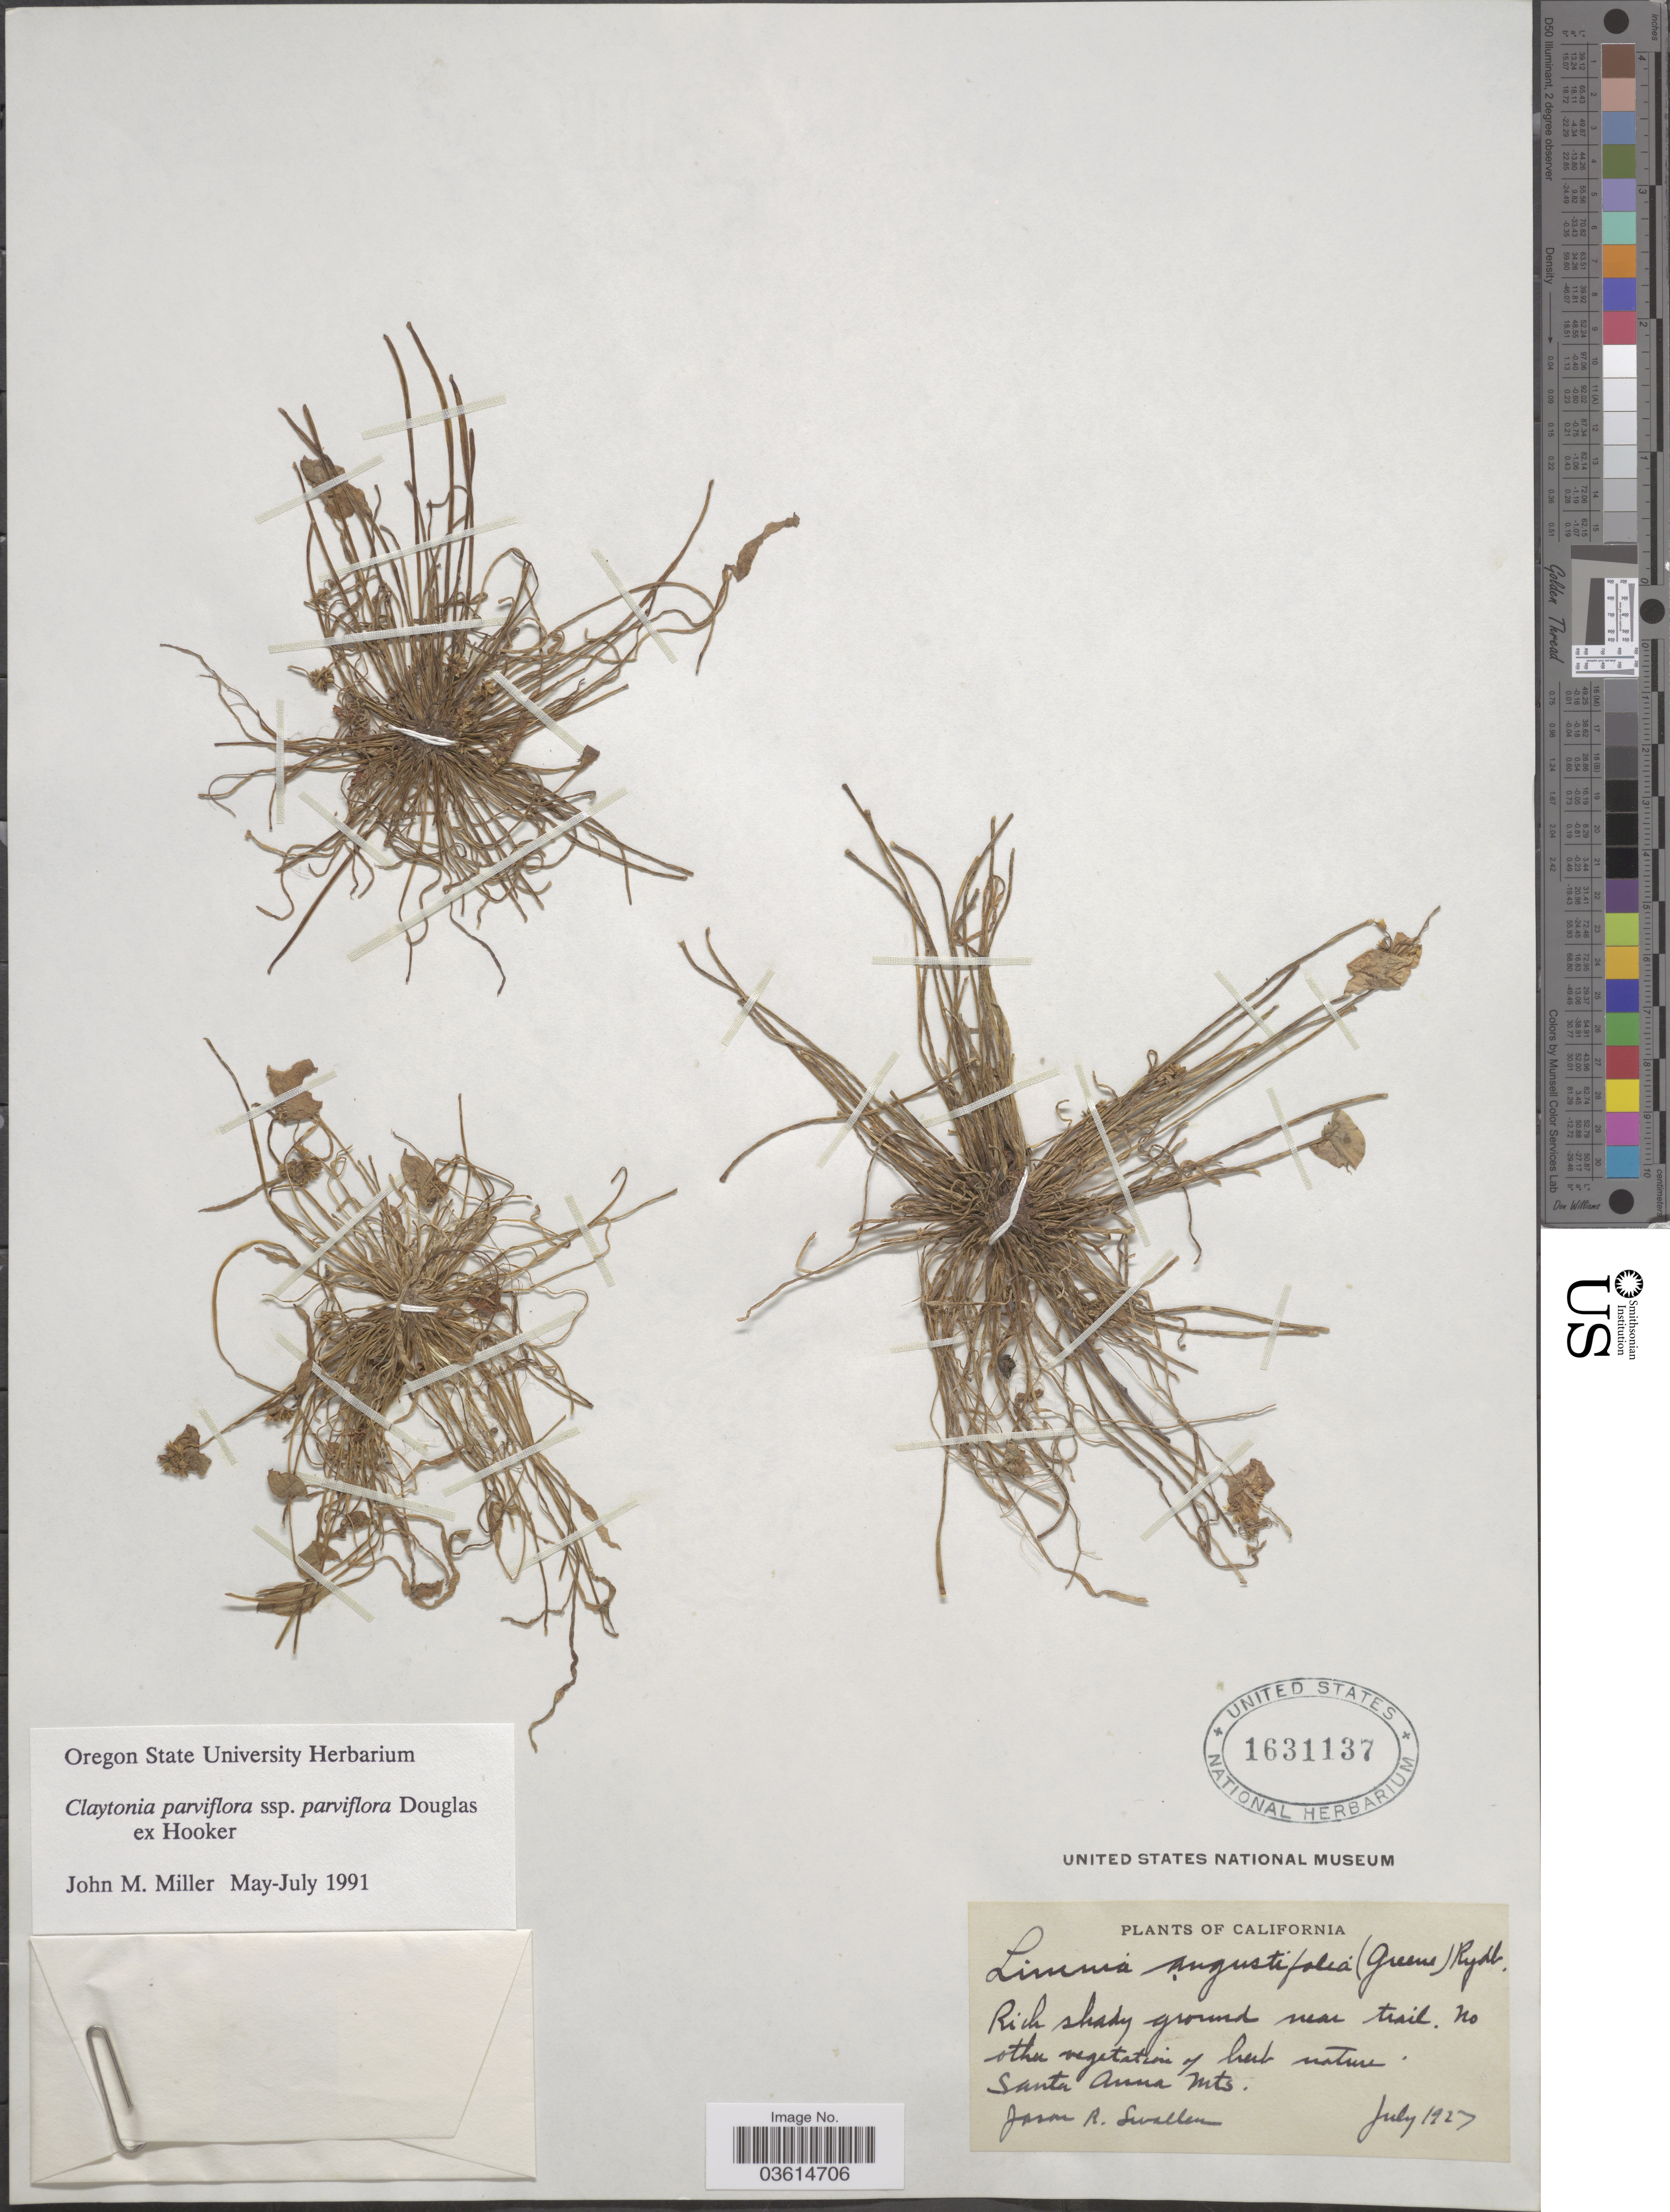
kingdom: Plantae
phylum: Tracheophyta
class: Magnoliopsida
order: Caryophyllales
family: Montiaceae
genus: Claytonia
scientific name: Claytonia parviflora subsp. parviflora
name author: Douglas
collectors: J. R. Swallen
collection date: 1927-07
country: United States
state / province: California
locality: Near trail. Santa Anna Mts.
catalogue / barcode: US 1631137